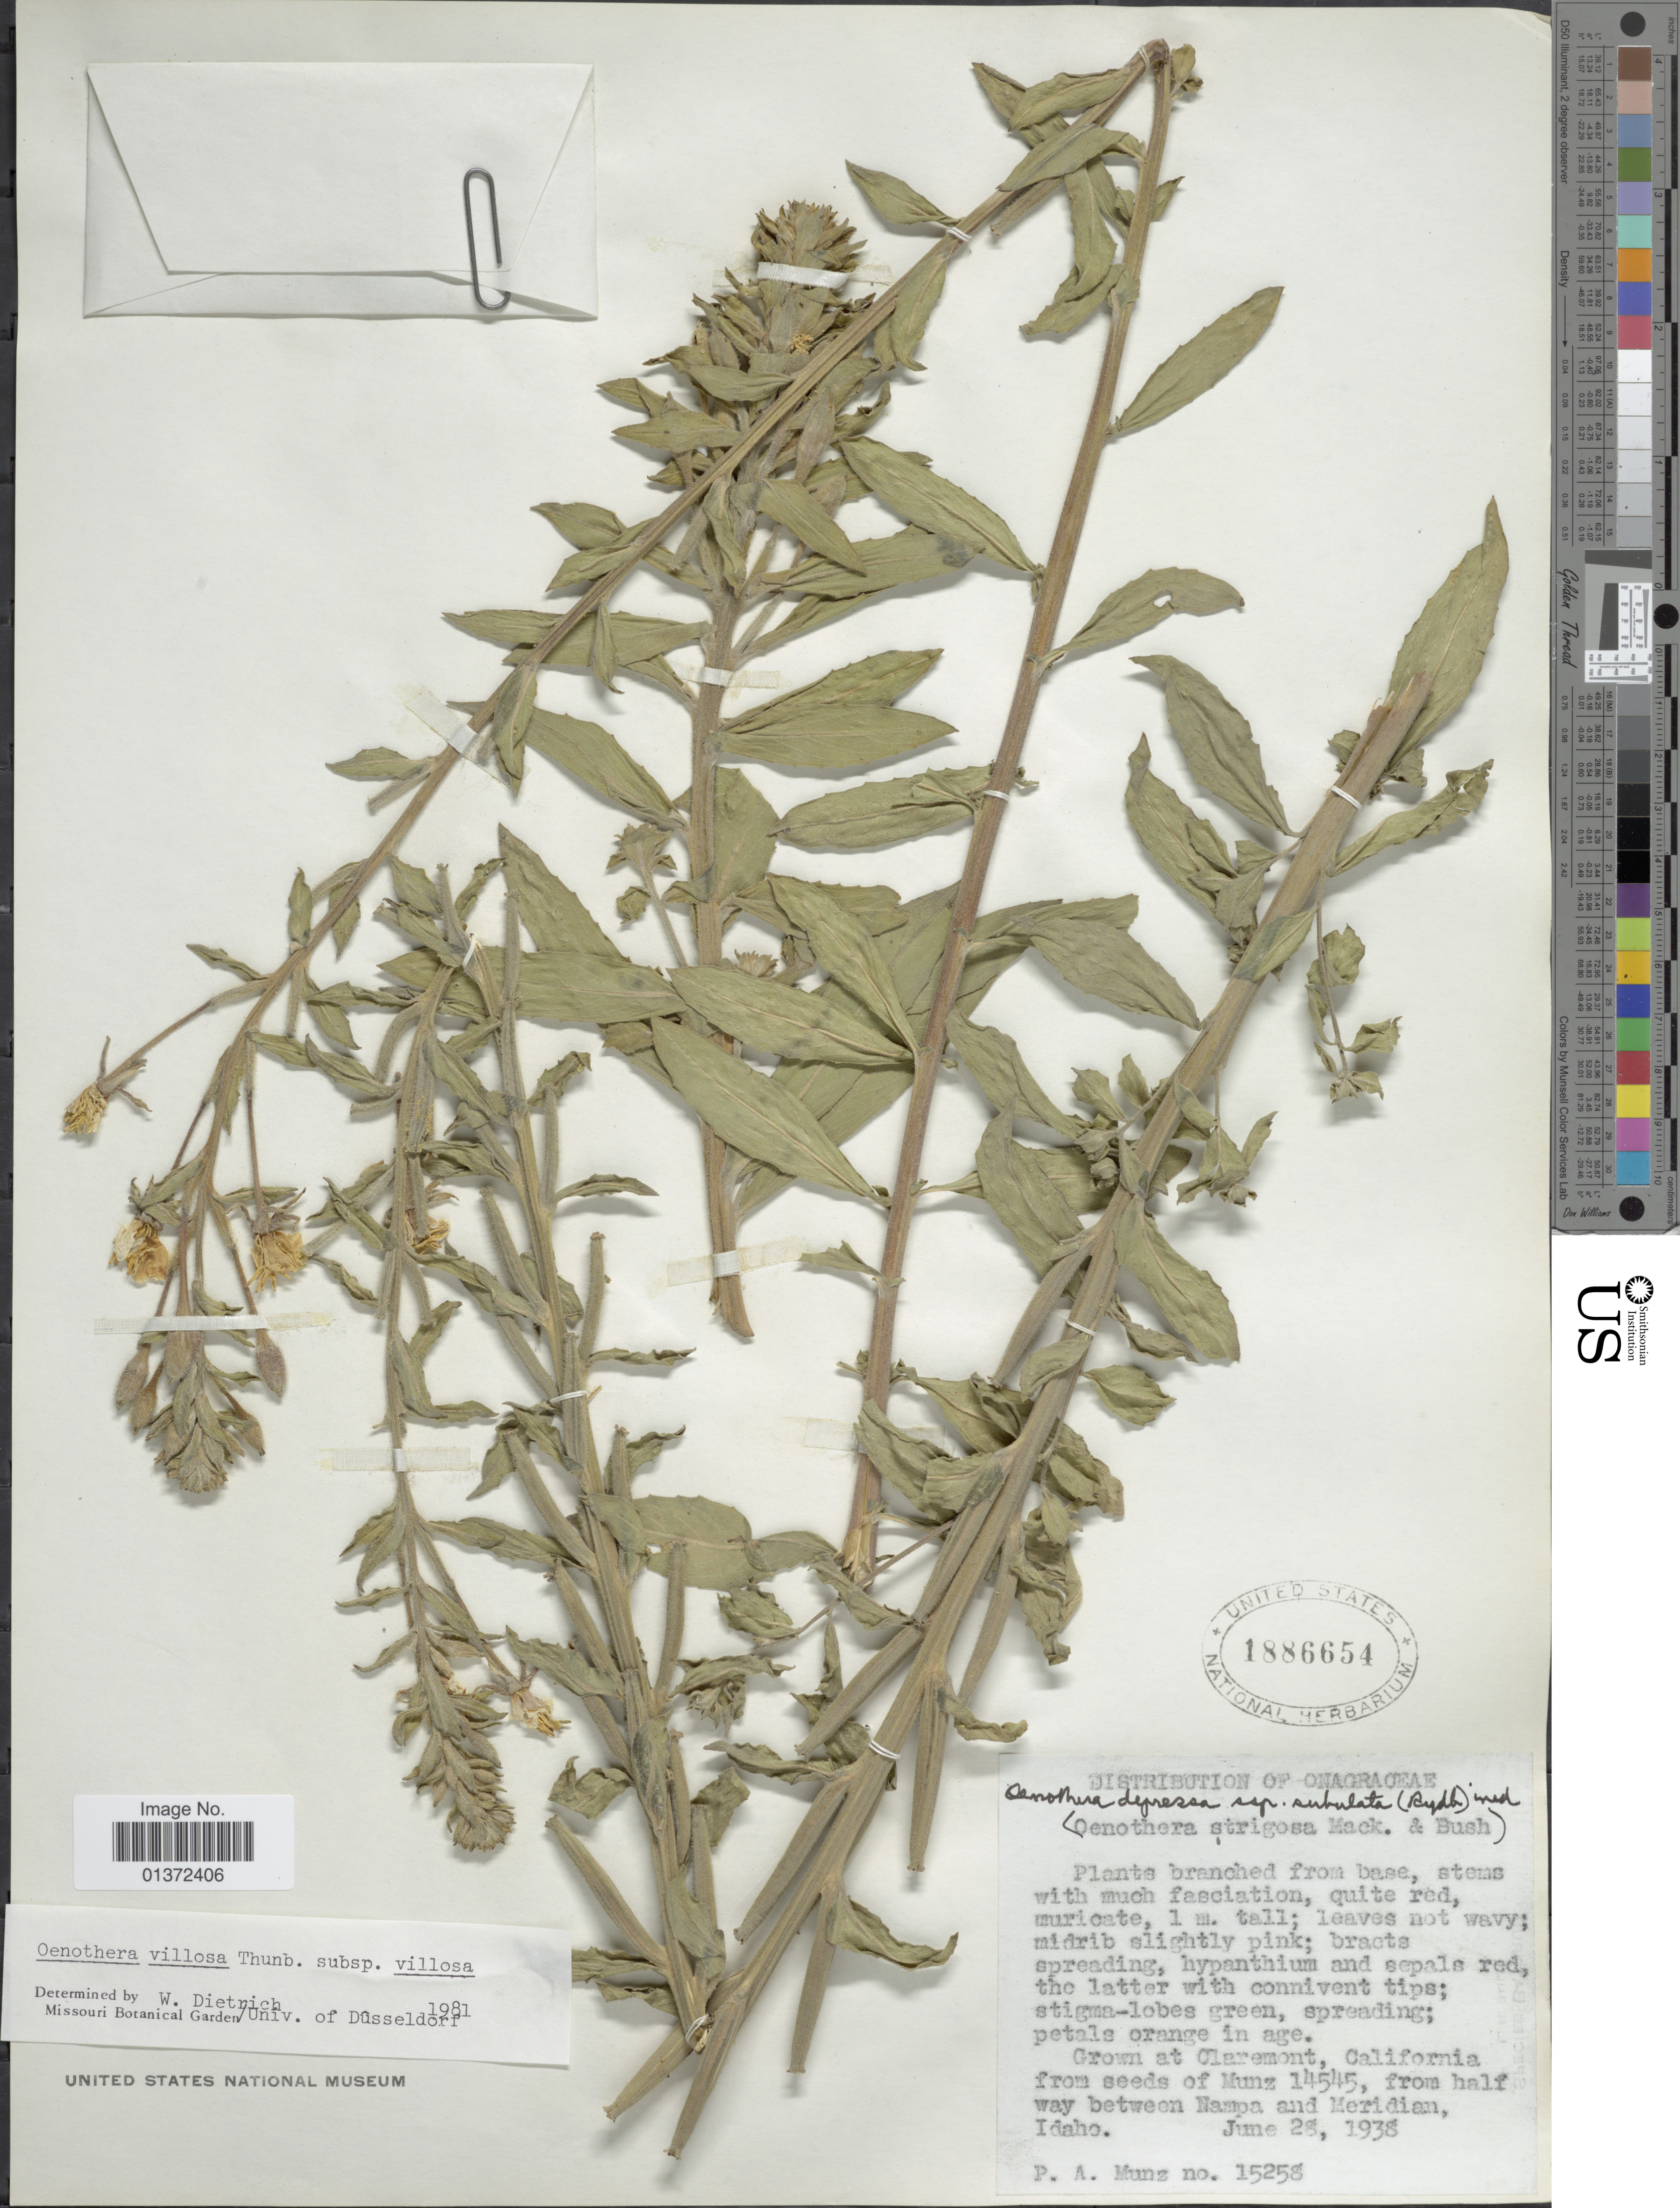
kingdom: Plantae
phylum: Tracheophyta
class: Magnoliopsida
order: Myrtales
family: Onagraceae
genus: Oenothera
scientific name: Oenothera villosa subsp. villosa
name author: Thunb.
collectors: P. A. Munz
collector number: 15258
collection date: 1938-06-28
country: United States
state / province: California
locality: Claremont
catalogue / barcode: US 1886654